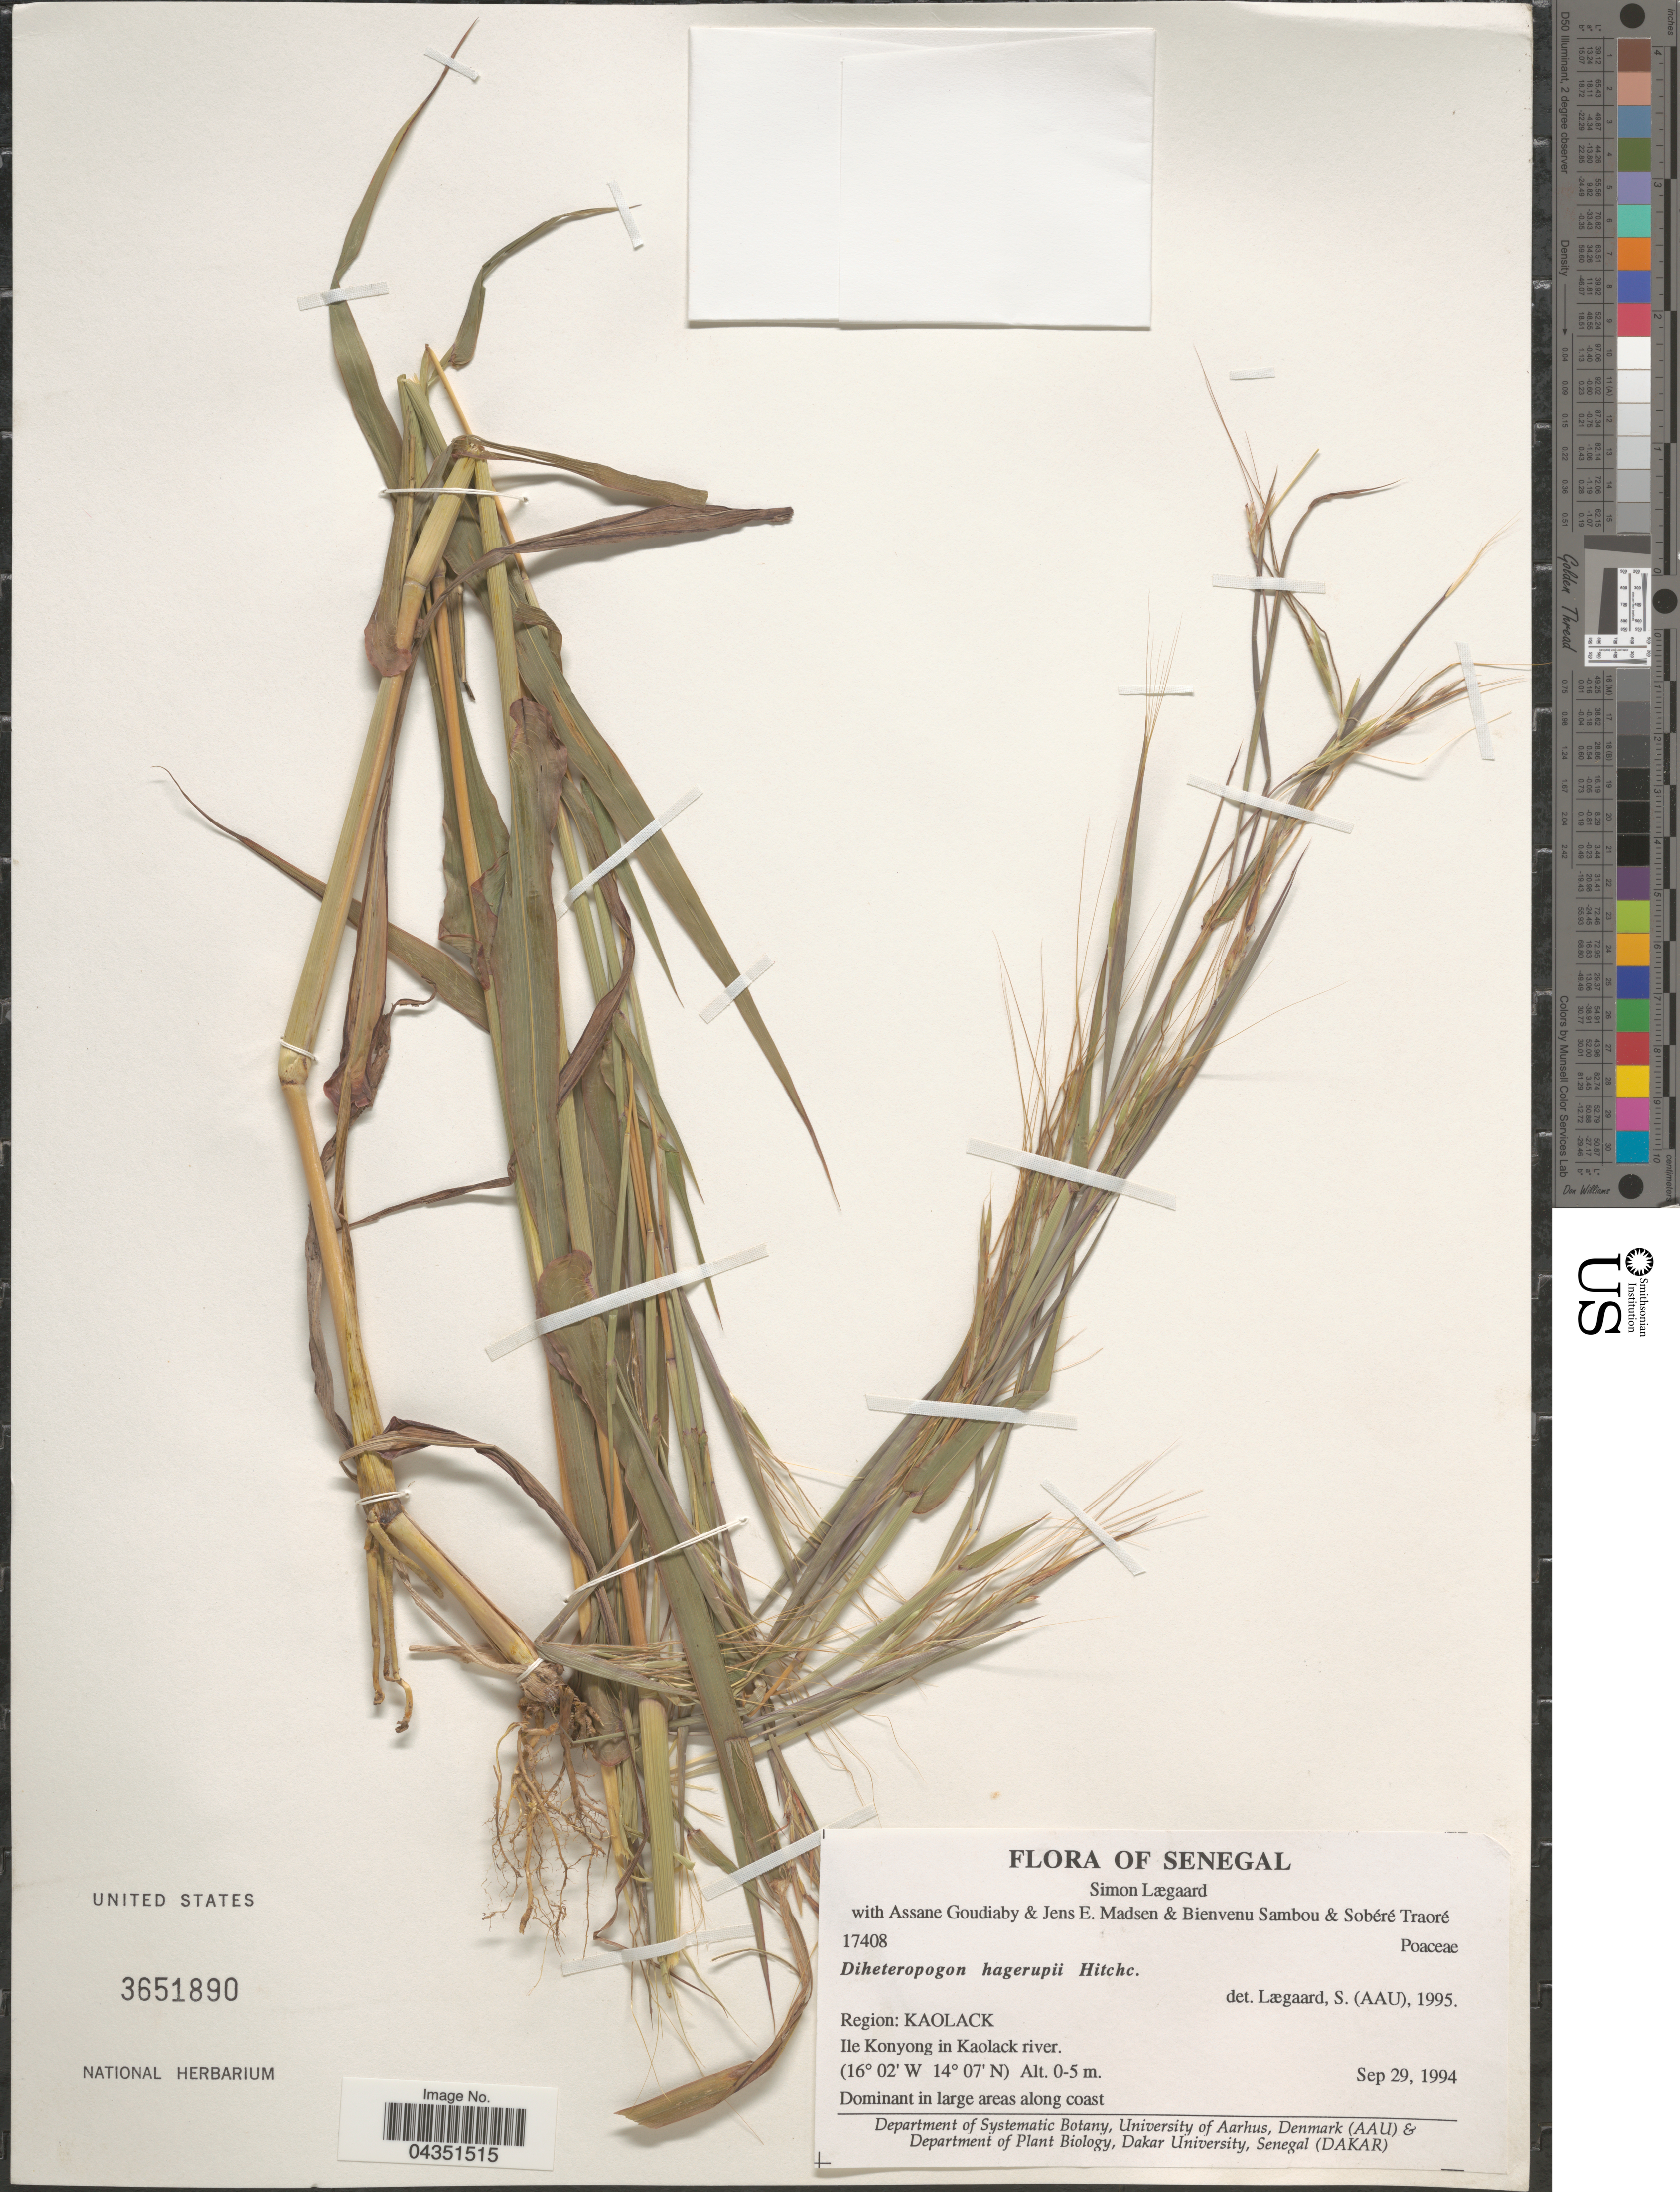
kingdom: Plantae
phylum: Tracheophyta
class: Liliopsida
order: Poales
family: Poaceae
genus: Diheteropogon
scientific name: Diheteropogon hagerupii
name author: Hitchc.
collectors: S. Lægaard, A. Goudiaby, J. E. Madsen & B. Sambou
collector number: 17408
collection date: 1994-09-29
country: Senegal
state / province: Kaolack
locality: Region: Kaolack. Ile Konyong in Kaolack river.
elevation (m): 0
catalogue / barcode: US 3651890